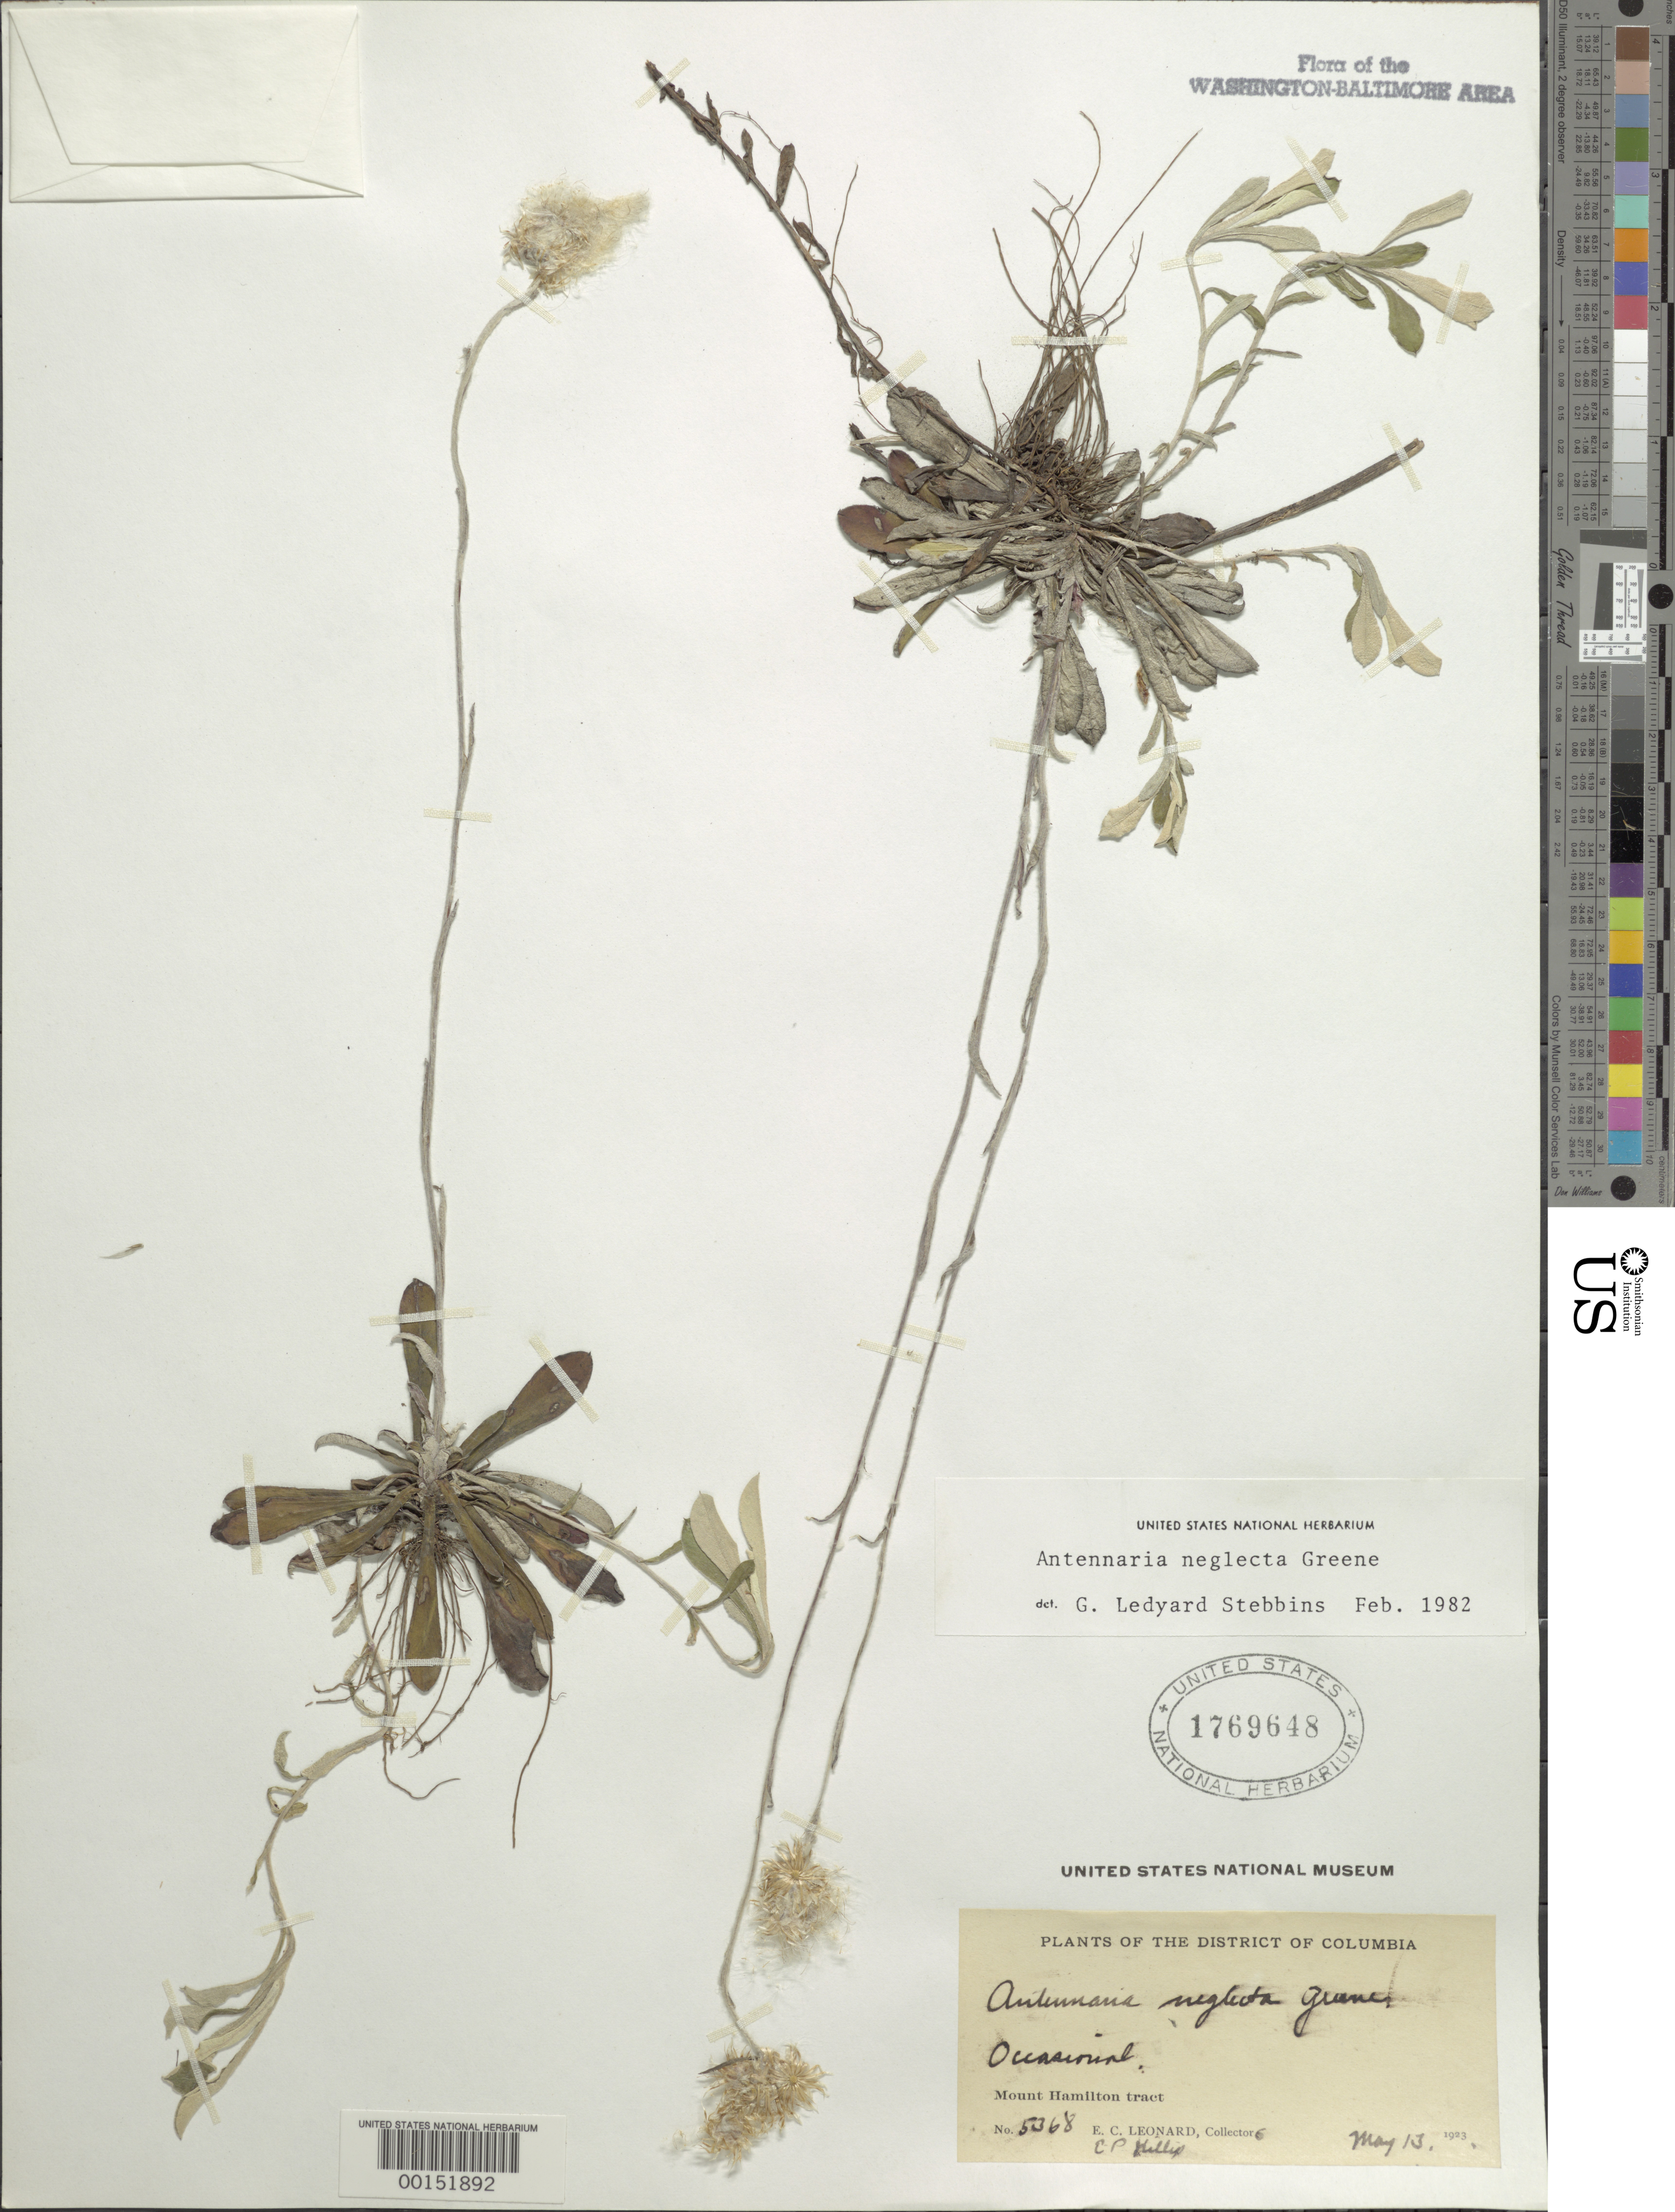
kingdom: Plantae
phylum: Tracheophyta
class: Magnoliopsida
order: Asterales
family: Asteraceae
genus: Antennaria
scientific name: Antennaria neglecta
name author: Greene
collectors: E. C. Leonard & E. P. Killip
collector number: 5368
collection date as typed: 13 May 1923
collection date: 1923-05-13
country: United States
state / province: District of Columbia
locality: Mount Hamilton Tract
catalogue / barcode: US 1769648